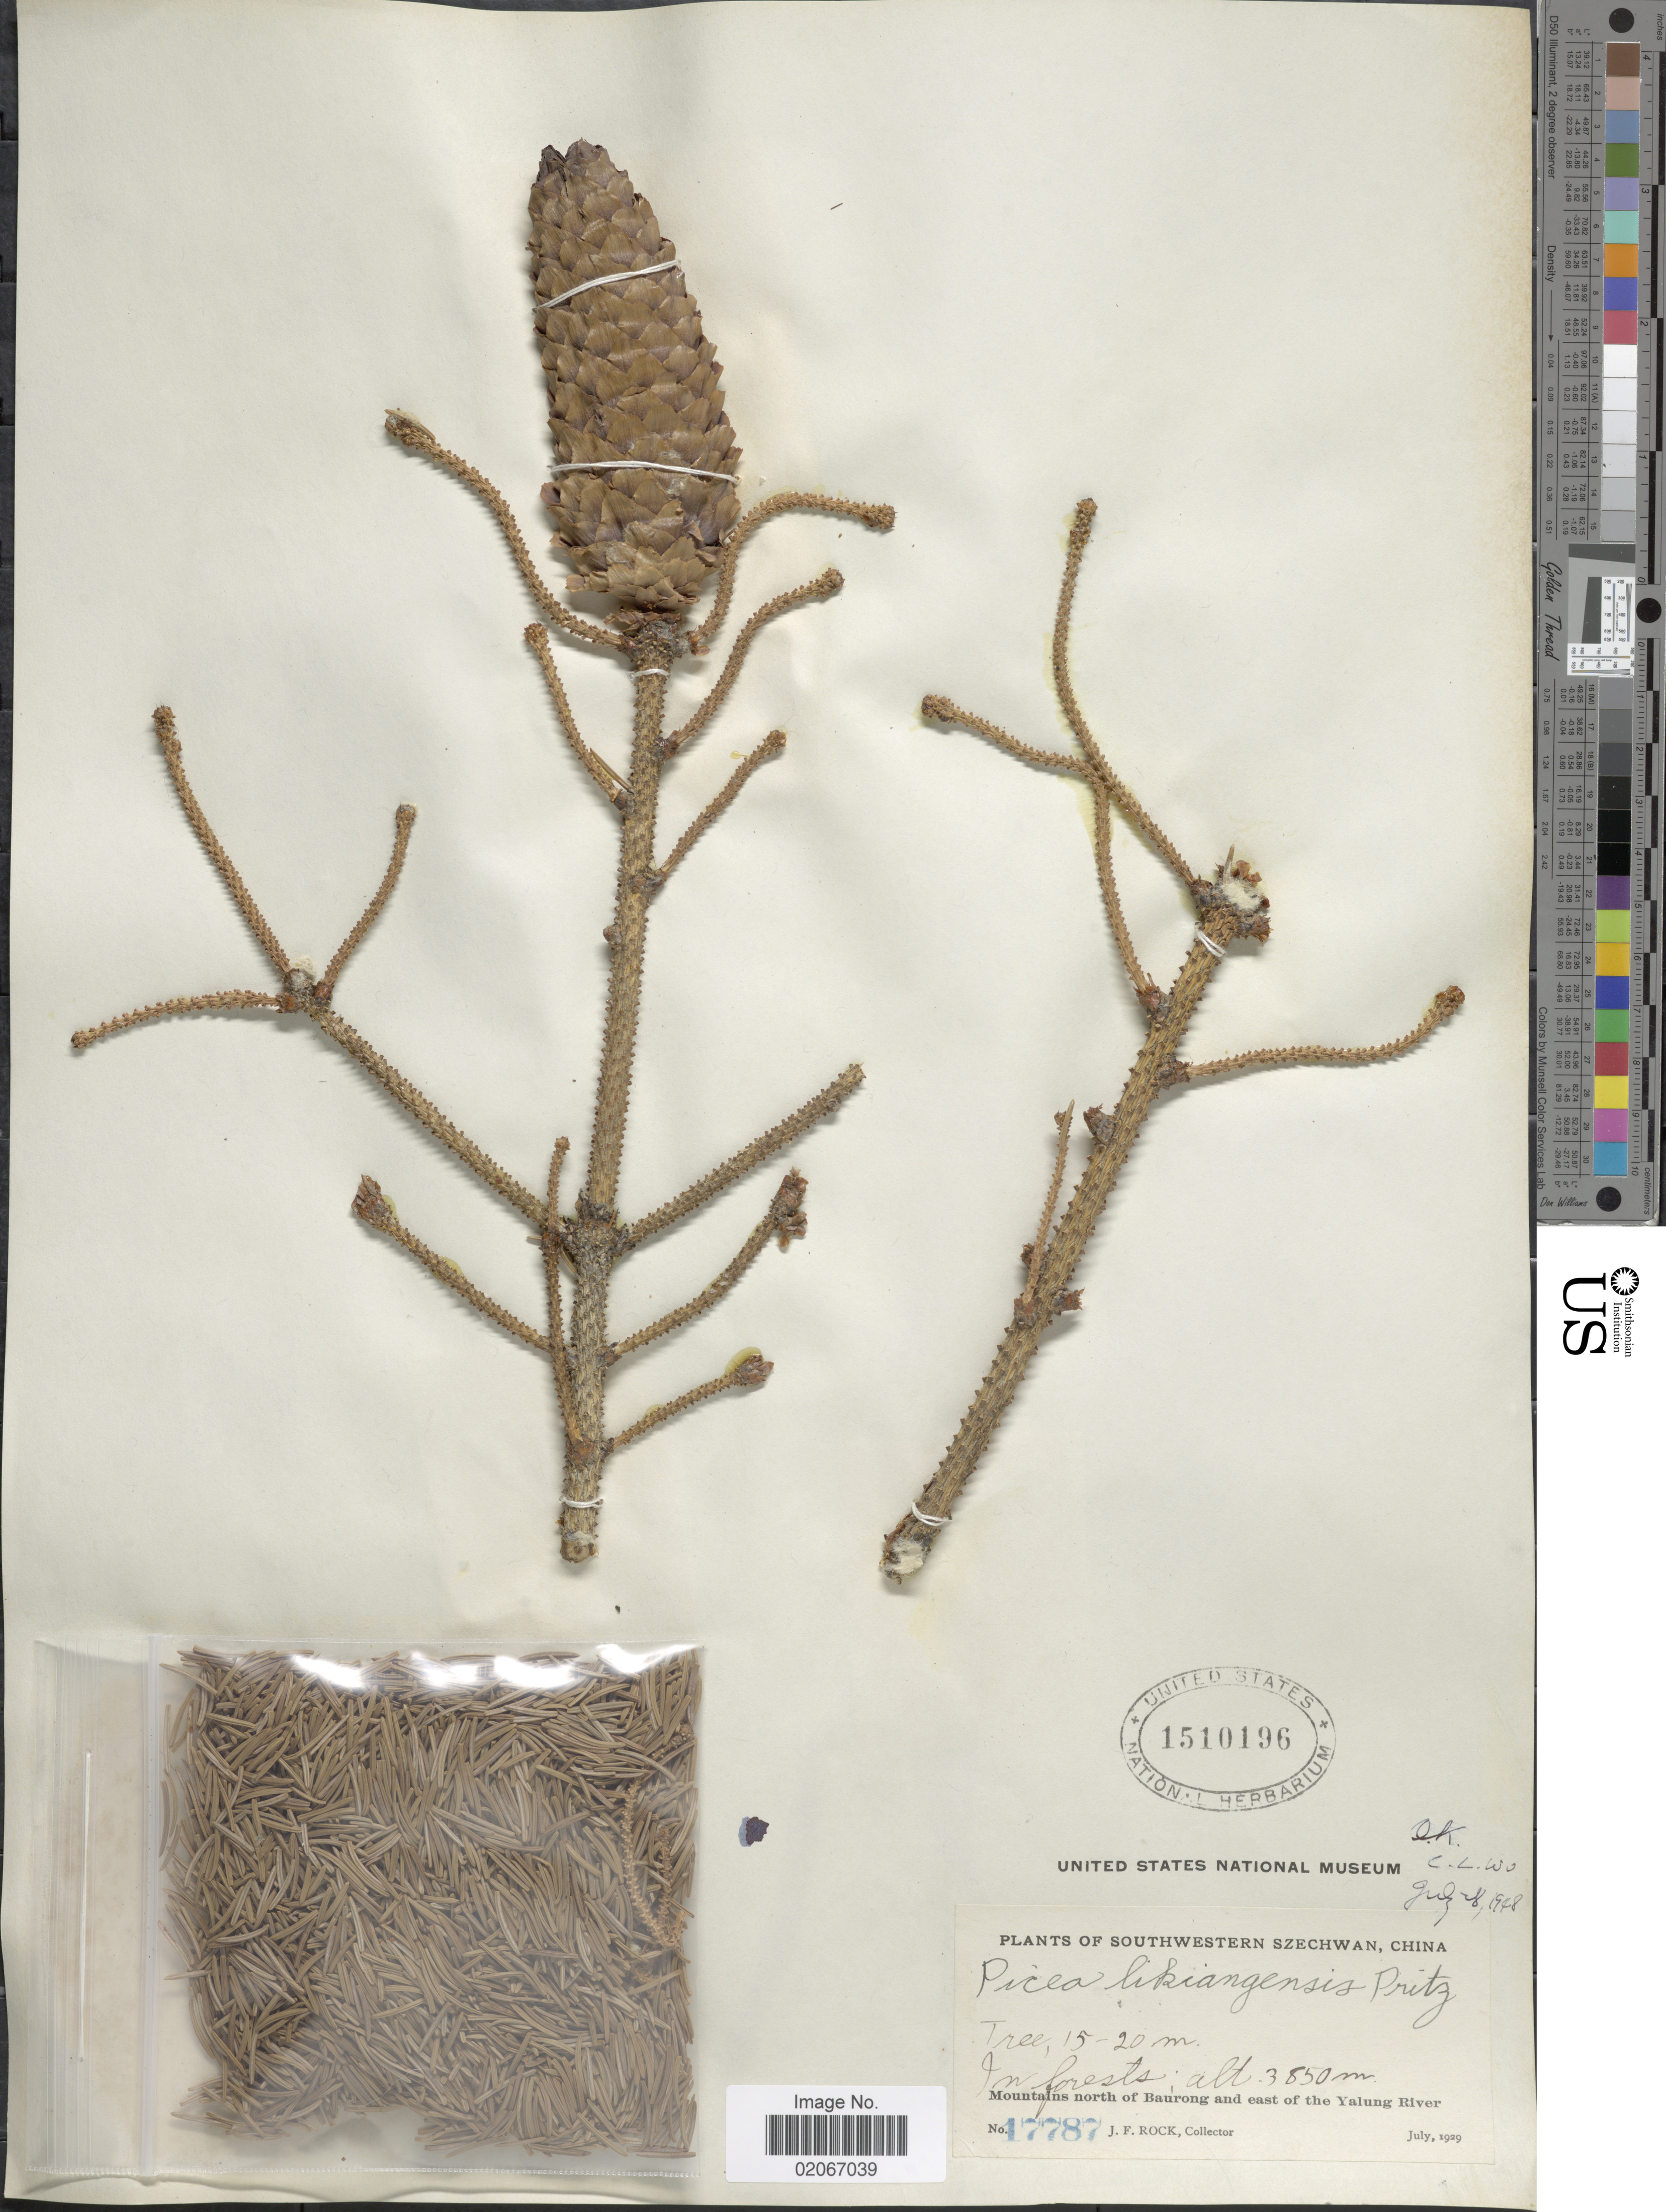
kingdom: Plantae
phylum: Tracheophyta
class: Pinopsida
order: Pinales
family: Pinaceae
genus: Picea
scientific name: Picea likiangensis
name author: (Franch.) E. Pritz.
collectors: J. Rock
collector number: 17787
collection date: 1929-07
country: China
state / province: Sichuan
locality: Southwestern Szechwan. In forests, Mountains north of Baurong and east of the Yalung River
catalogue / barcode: US 1510196